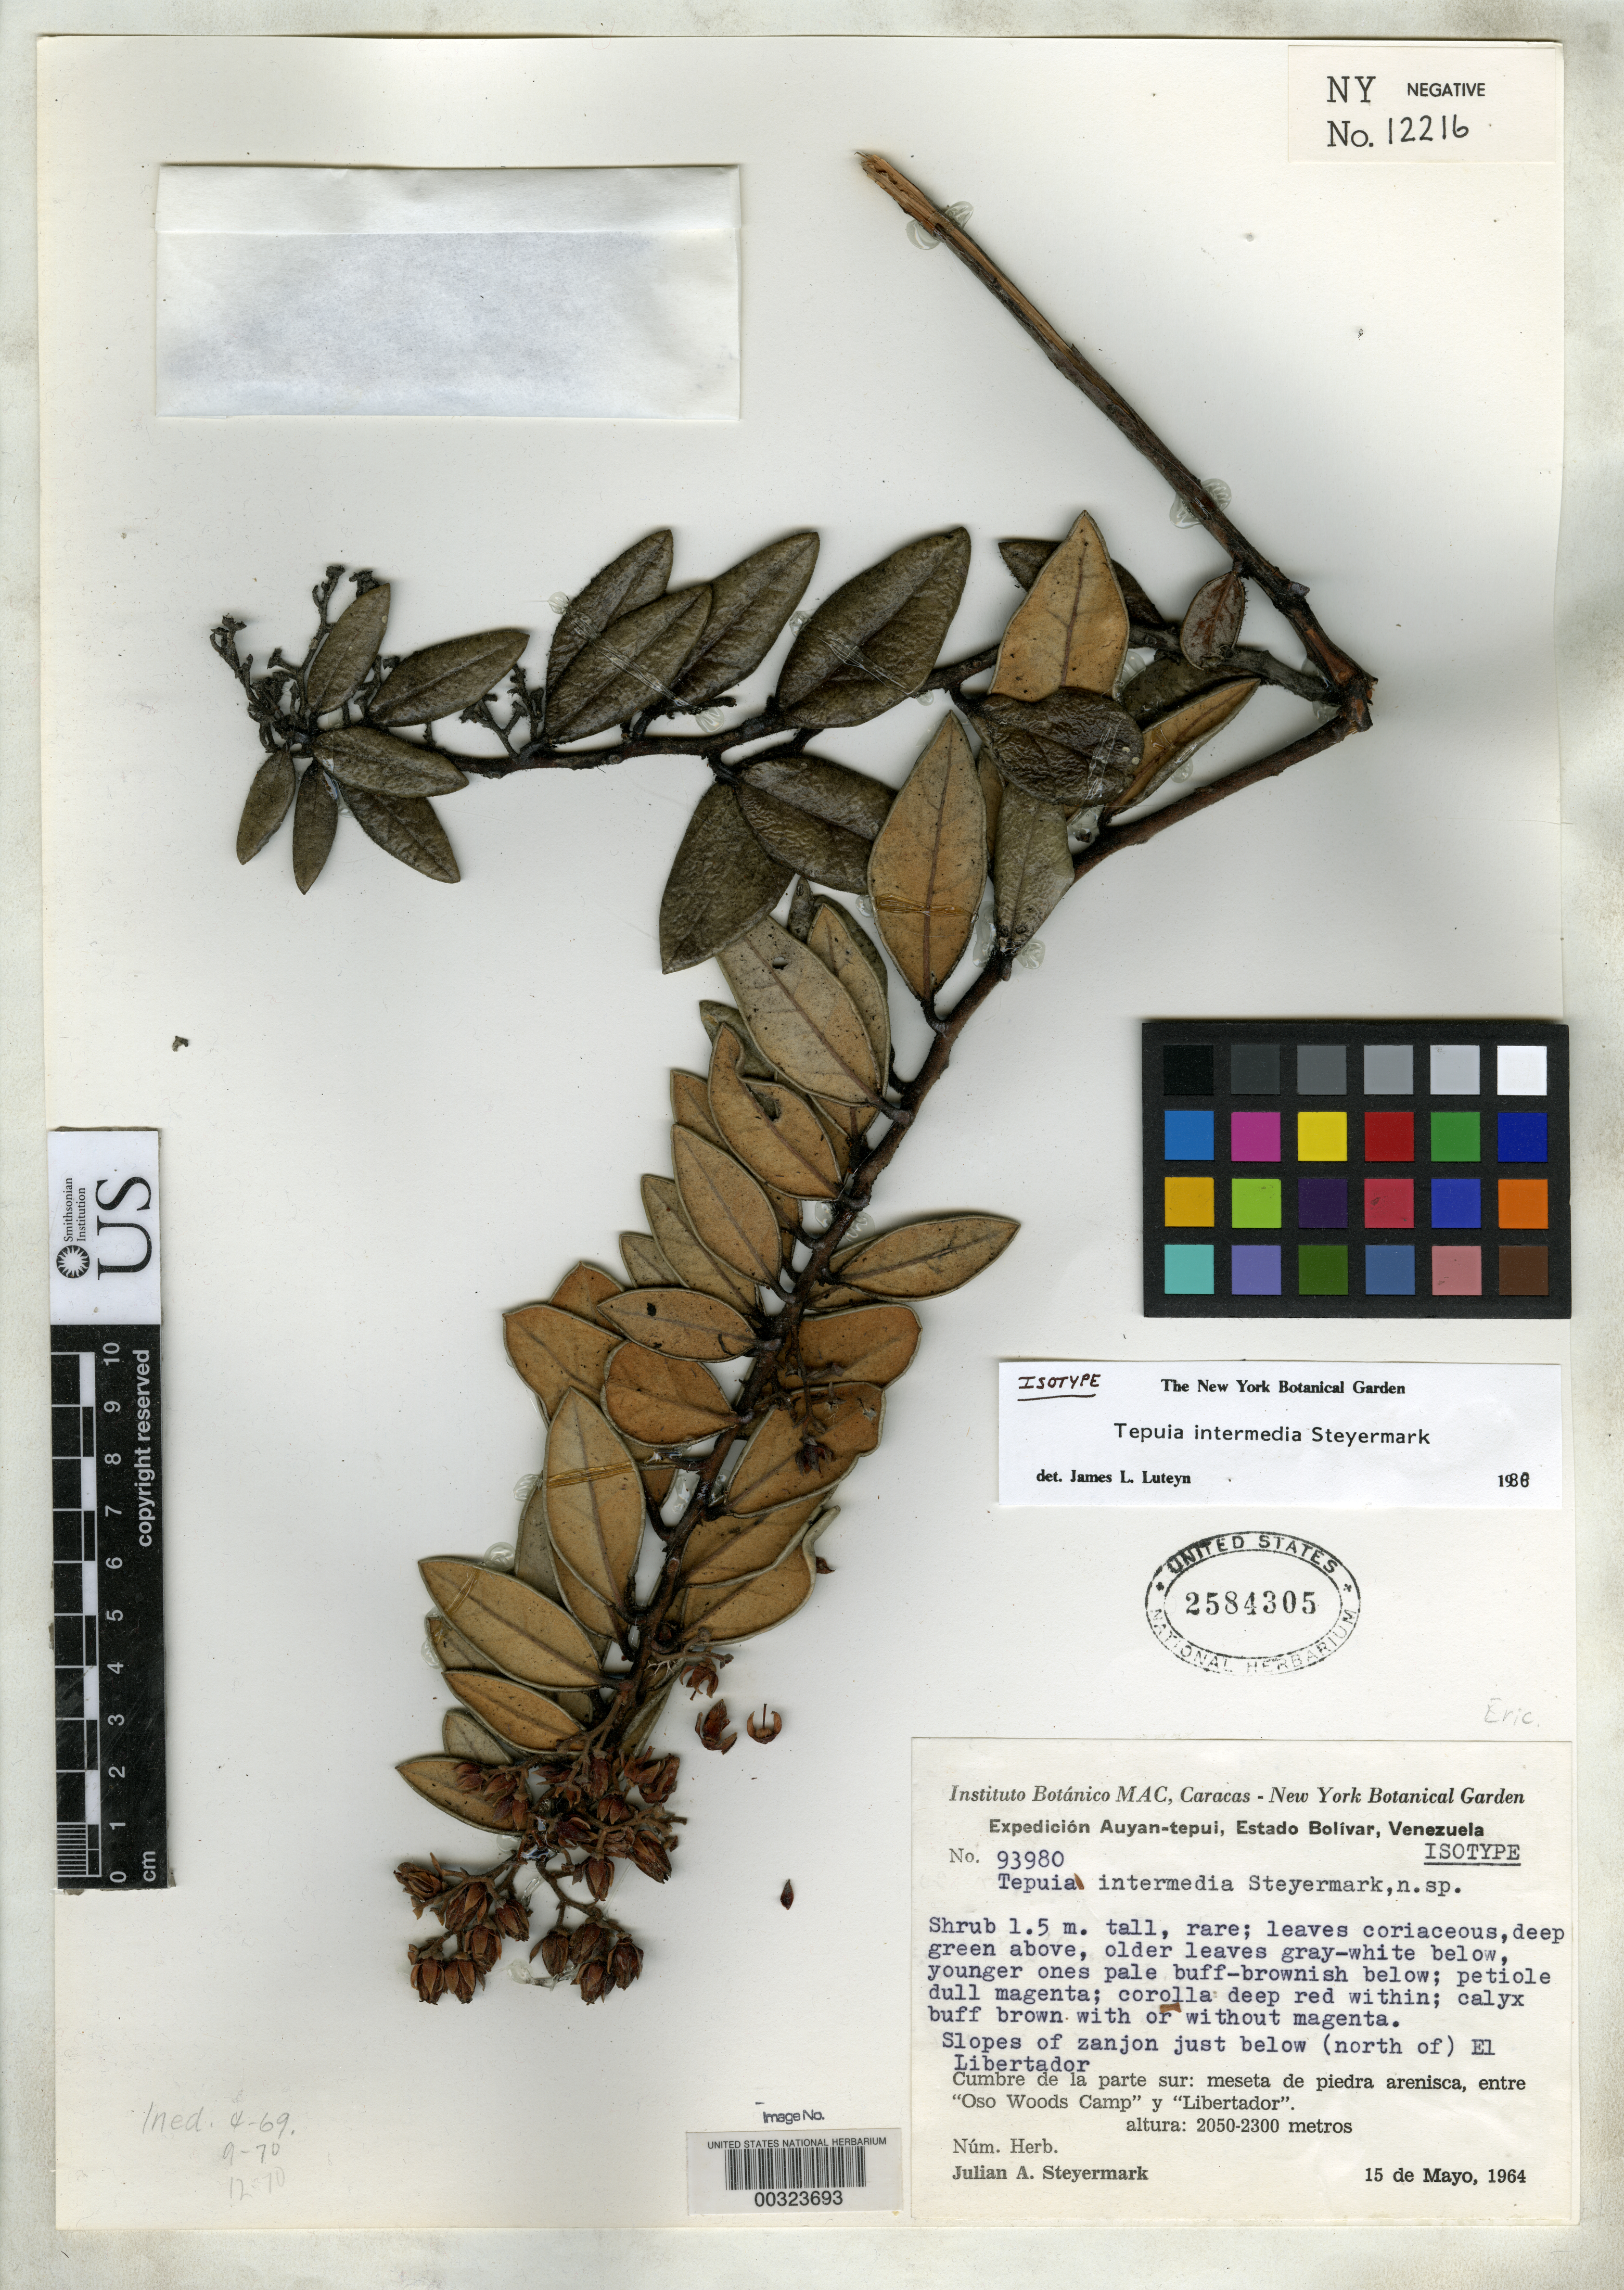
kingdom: Plantae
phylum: Tracheophyta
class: Magnoliopsida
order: Ericales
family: Ericaceae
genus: Tepuia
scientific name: Tepuia intermedia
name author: Steyerm.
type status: Isotype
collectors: J. Steyermark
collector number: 93980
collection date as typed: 15 May 1964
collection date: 1964-05-15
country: Venezuela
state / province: Bolivar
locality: Auyan-tepui, between Oso Woods Camp and Libertador.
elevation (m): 2050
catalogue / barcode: US 2584305